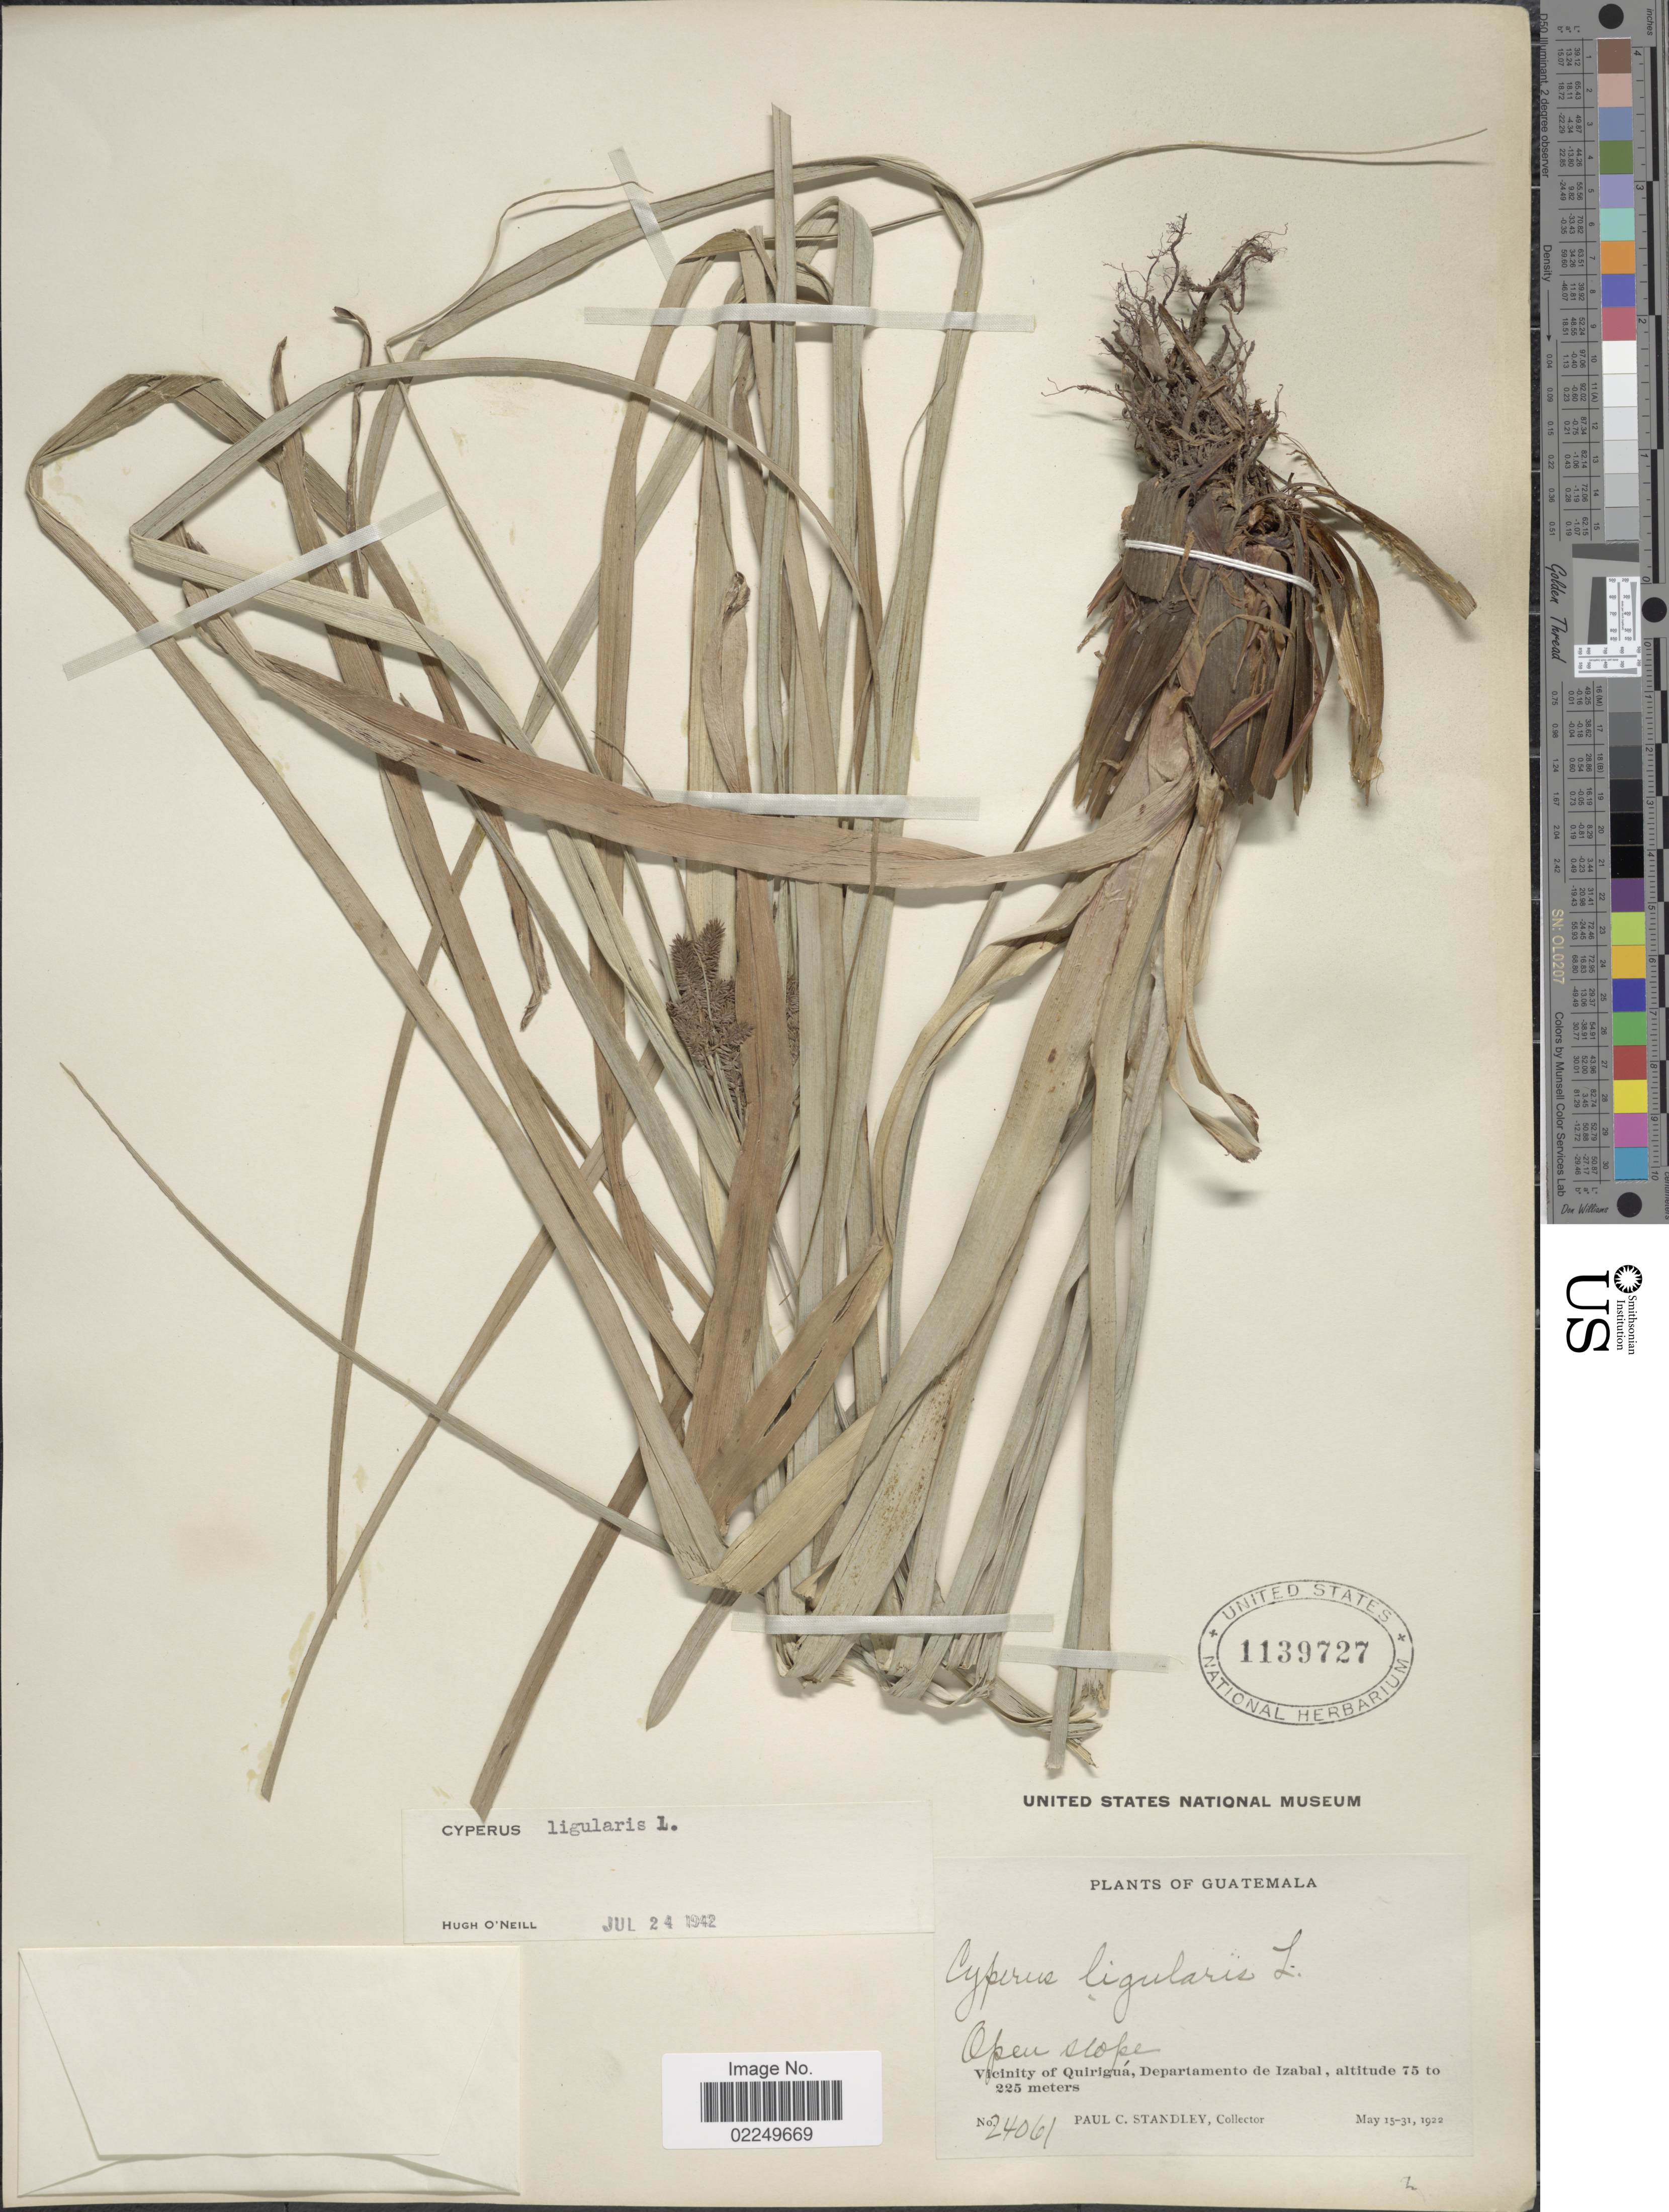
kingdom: Plantae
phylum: Tracheophyta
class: Liliopsida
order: Poales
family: Cyperaceae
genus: Cyperus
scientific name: Cyperus ligularis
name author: L.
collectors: P. C. Standley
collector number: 24061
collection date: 1922-05-15/1922-05-31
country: Guatemala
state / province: Izabal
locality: Vicinity of Quirigua, Departamento de Izabal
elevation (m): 75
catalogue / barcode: US 1139727